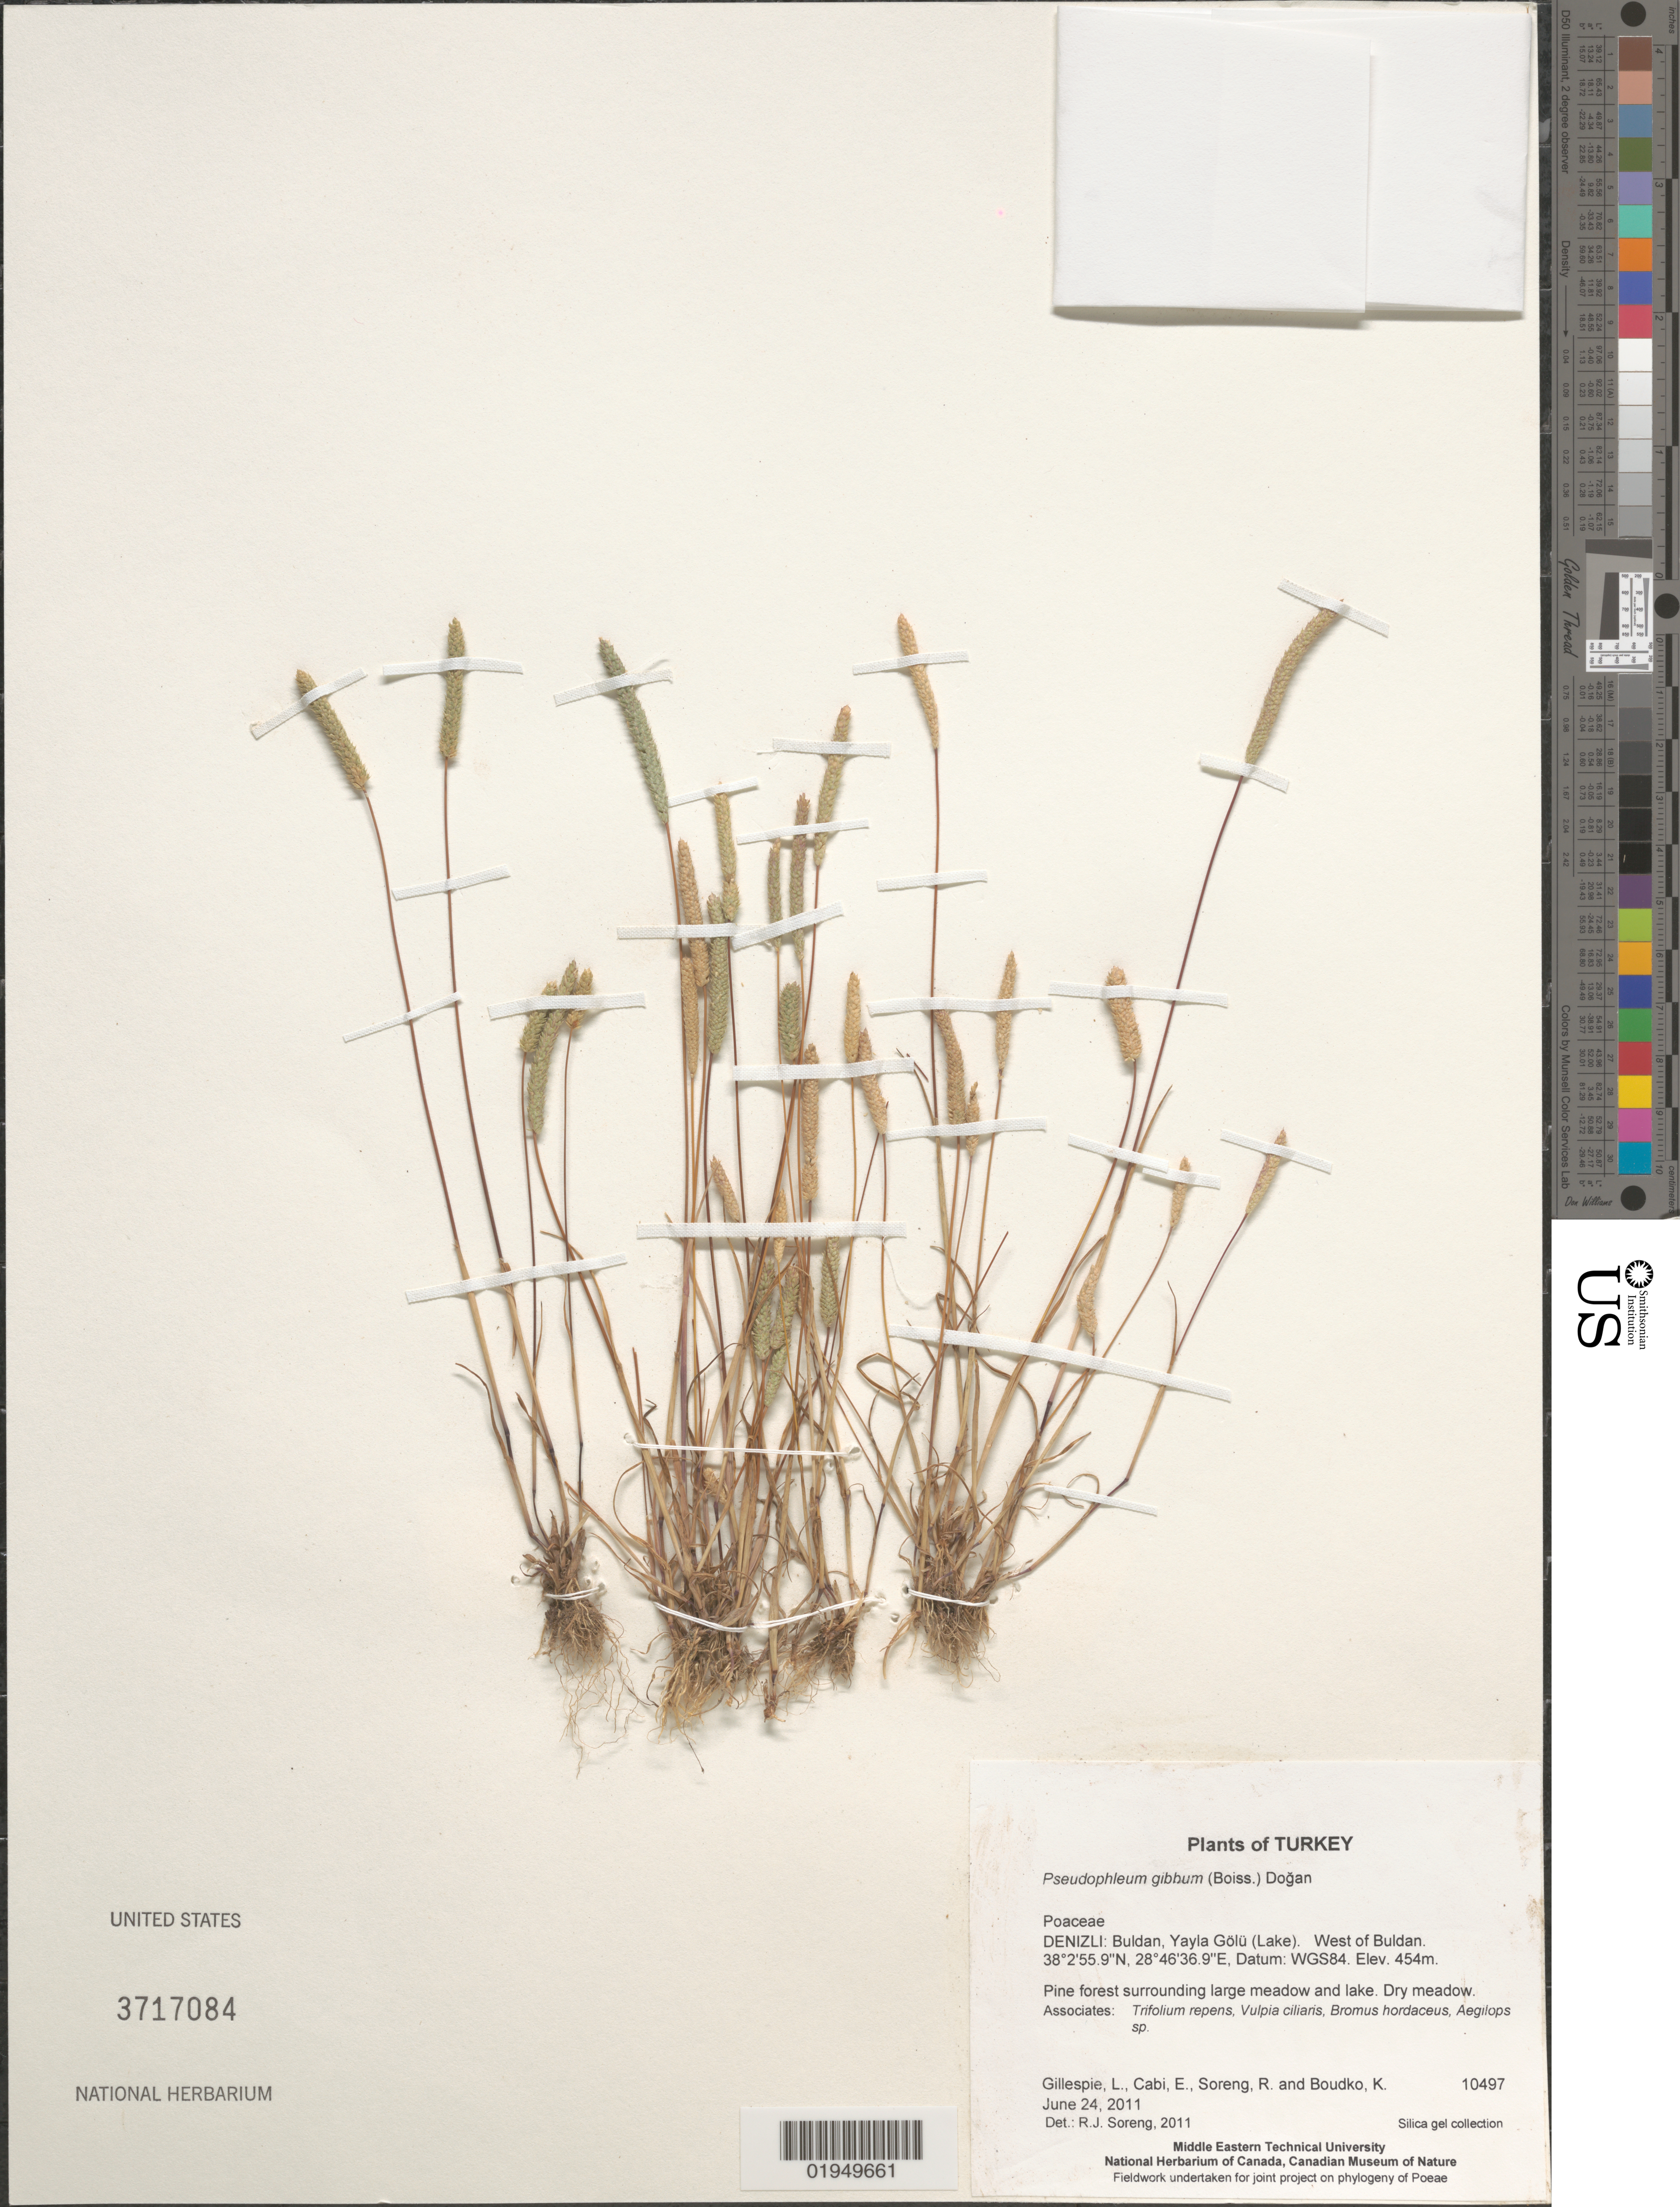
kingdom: Plantae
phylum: Tracheophyta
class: Liliopsida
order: Poales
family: Poaceae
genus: Pseudophleum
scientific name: Pseudophleum gibbum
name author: (Boiss.) Doğan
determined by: Soreng, Robert J., Research Associate (BOT), Smithsonian Institution - National Museum of Natural History (UNITED STATES)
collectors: L. J. Gillespie, E. Cabi, R. J. Soreng & K. Boudko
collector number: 10497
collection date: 2011-06-24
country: Turkey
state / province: Denizli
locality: Buldan, Yayla Gölü (Lake). West of Buldan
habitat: Pine forest surrounding large meadow and lake. Dry meadow.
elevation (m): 454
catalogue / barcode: US 3717084